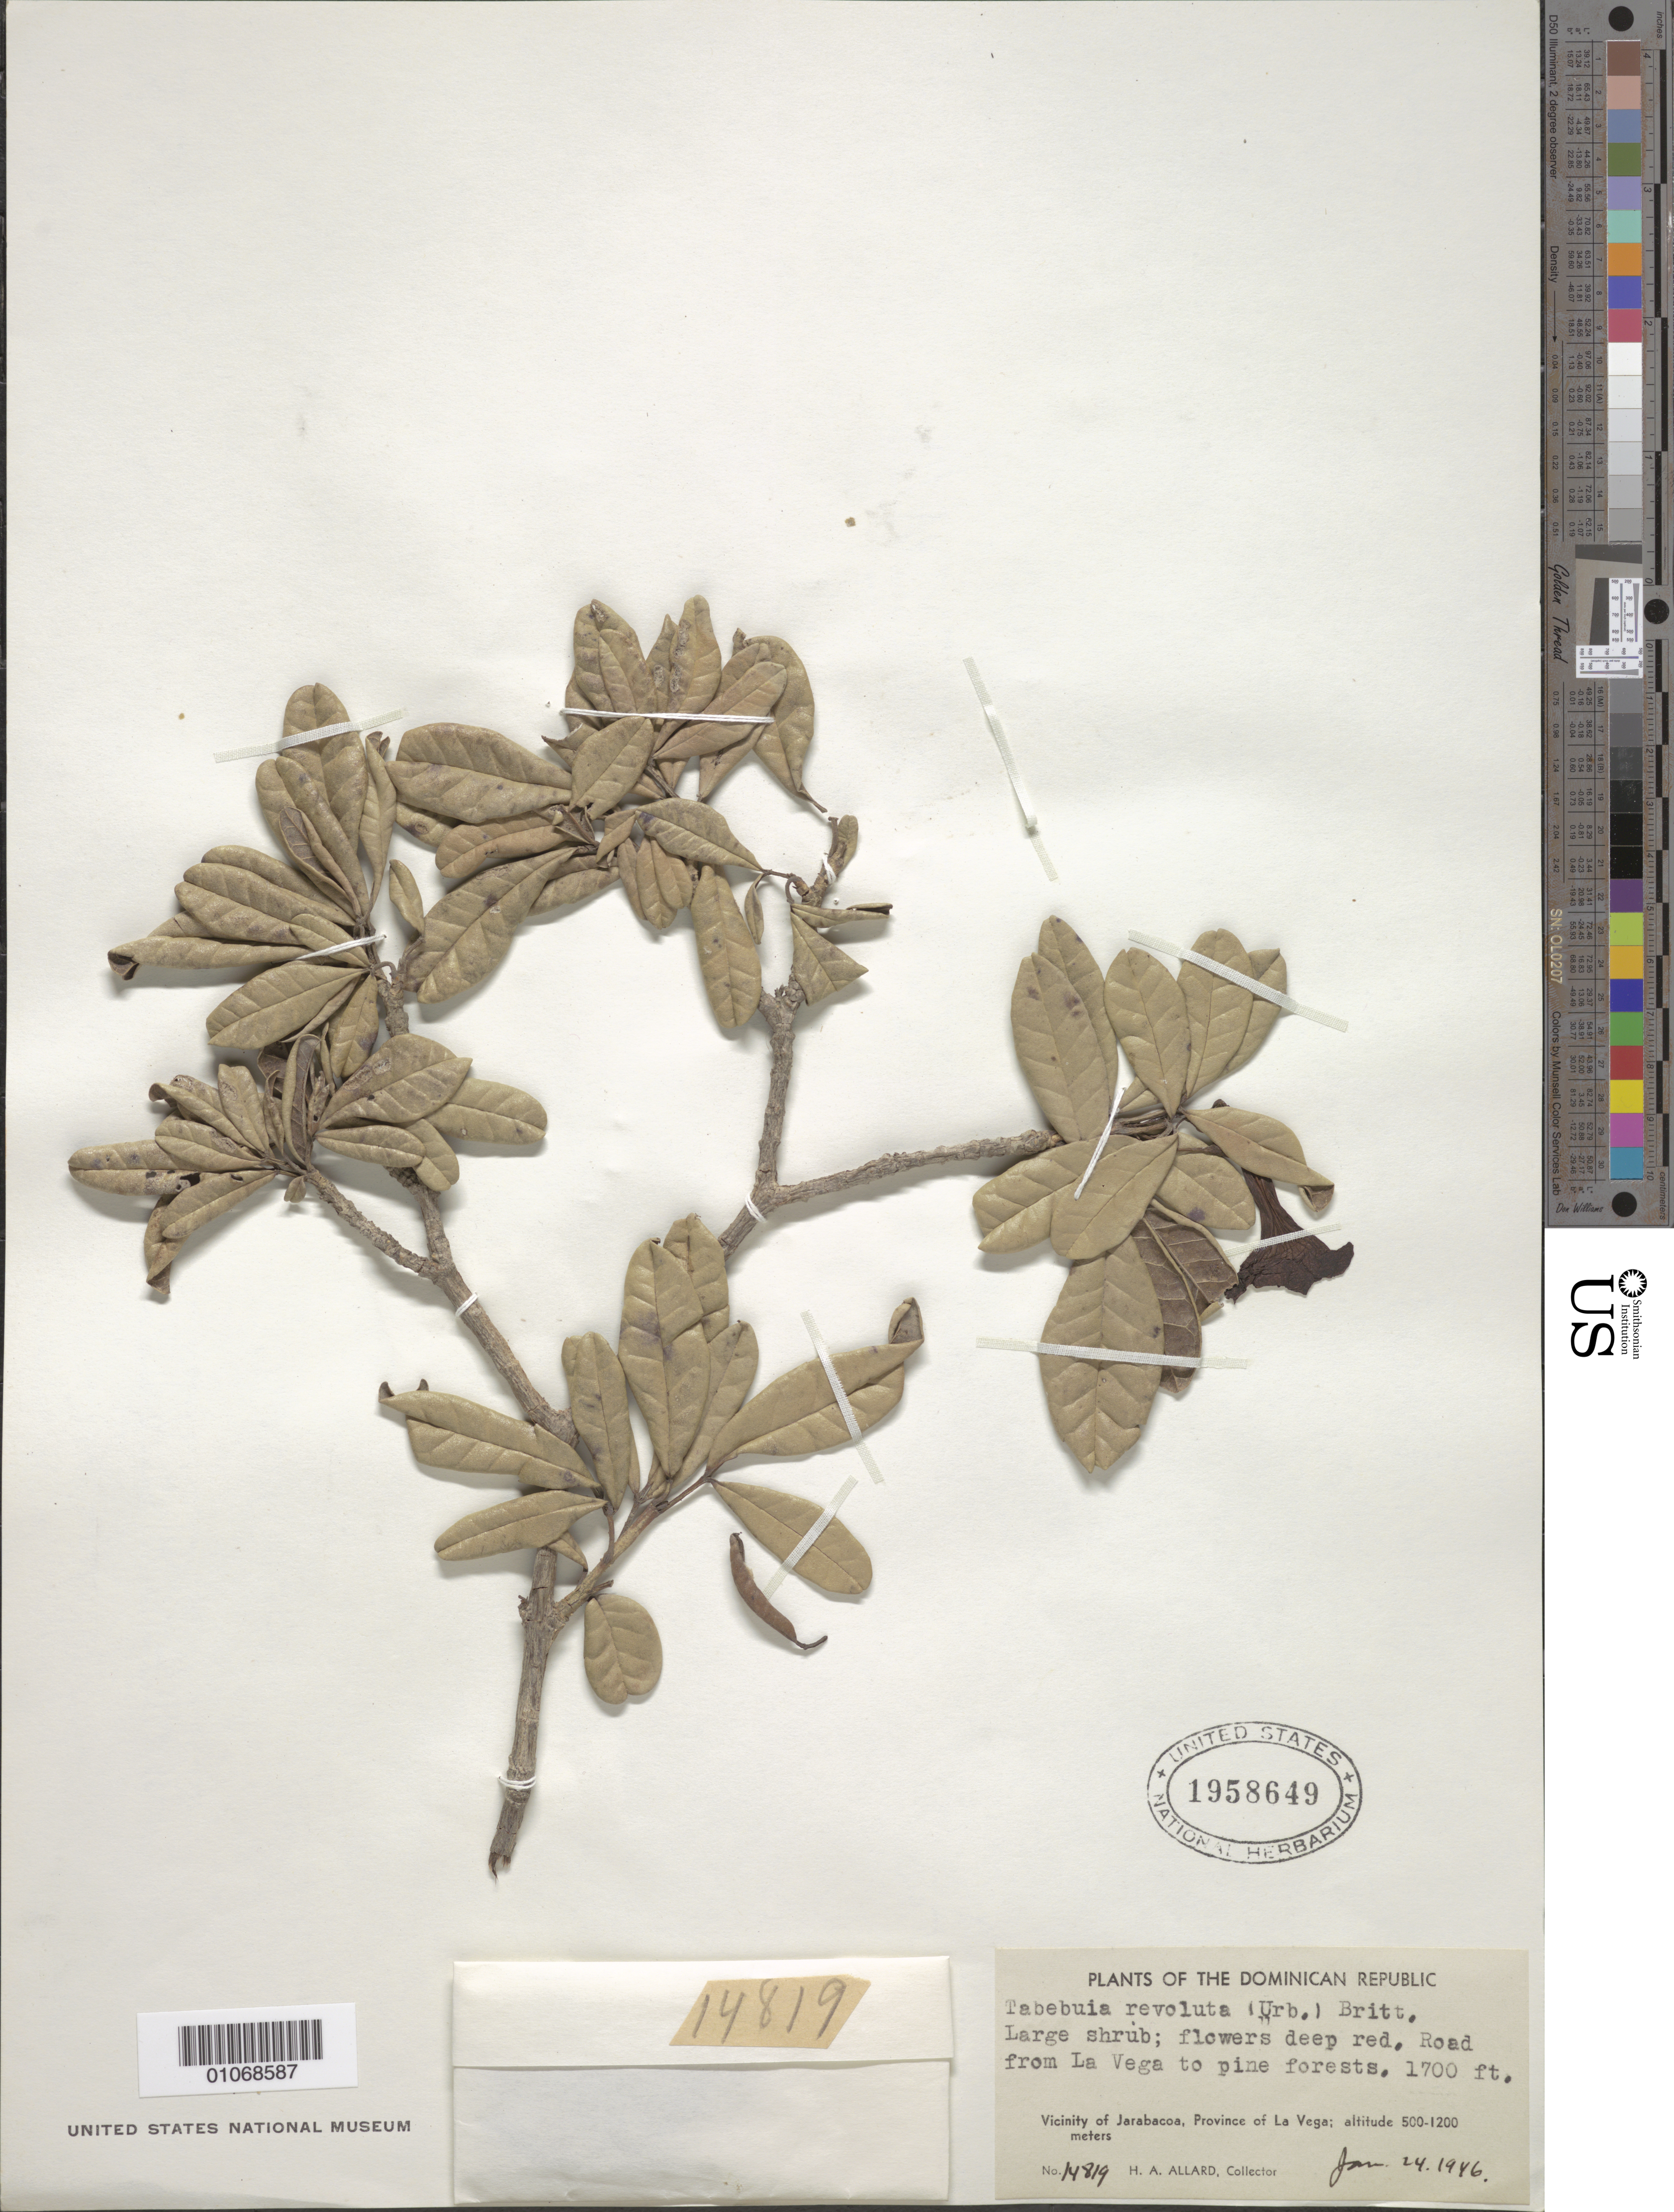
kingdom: Plantae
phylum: Tracheophyta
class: Magnoliopsida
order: Lamiales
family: Bignoniaceae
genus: Tabebuia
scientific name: Tabebuia revoluta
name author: (Urb.) Britton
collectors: H. A. Allard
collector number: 14819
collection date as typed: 24 Jan 1946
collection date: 1946-01-24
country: Dominican Republic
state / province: La Vega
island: Hispaniola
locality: Vicinity of Jarabacoa, road from La Vega to pine forests.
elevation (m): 518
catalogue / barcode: US 1958649